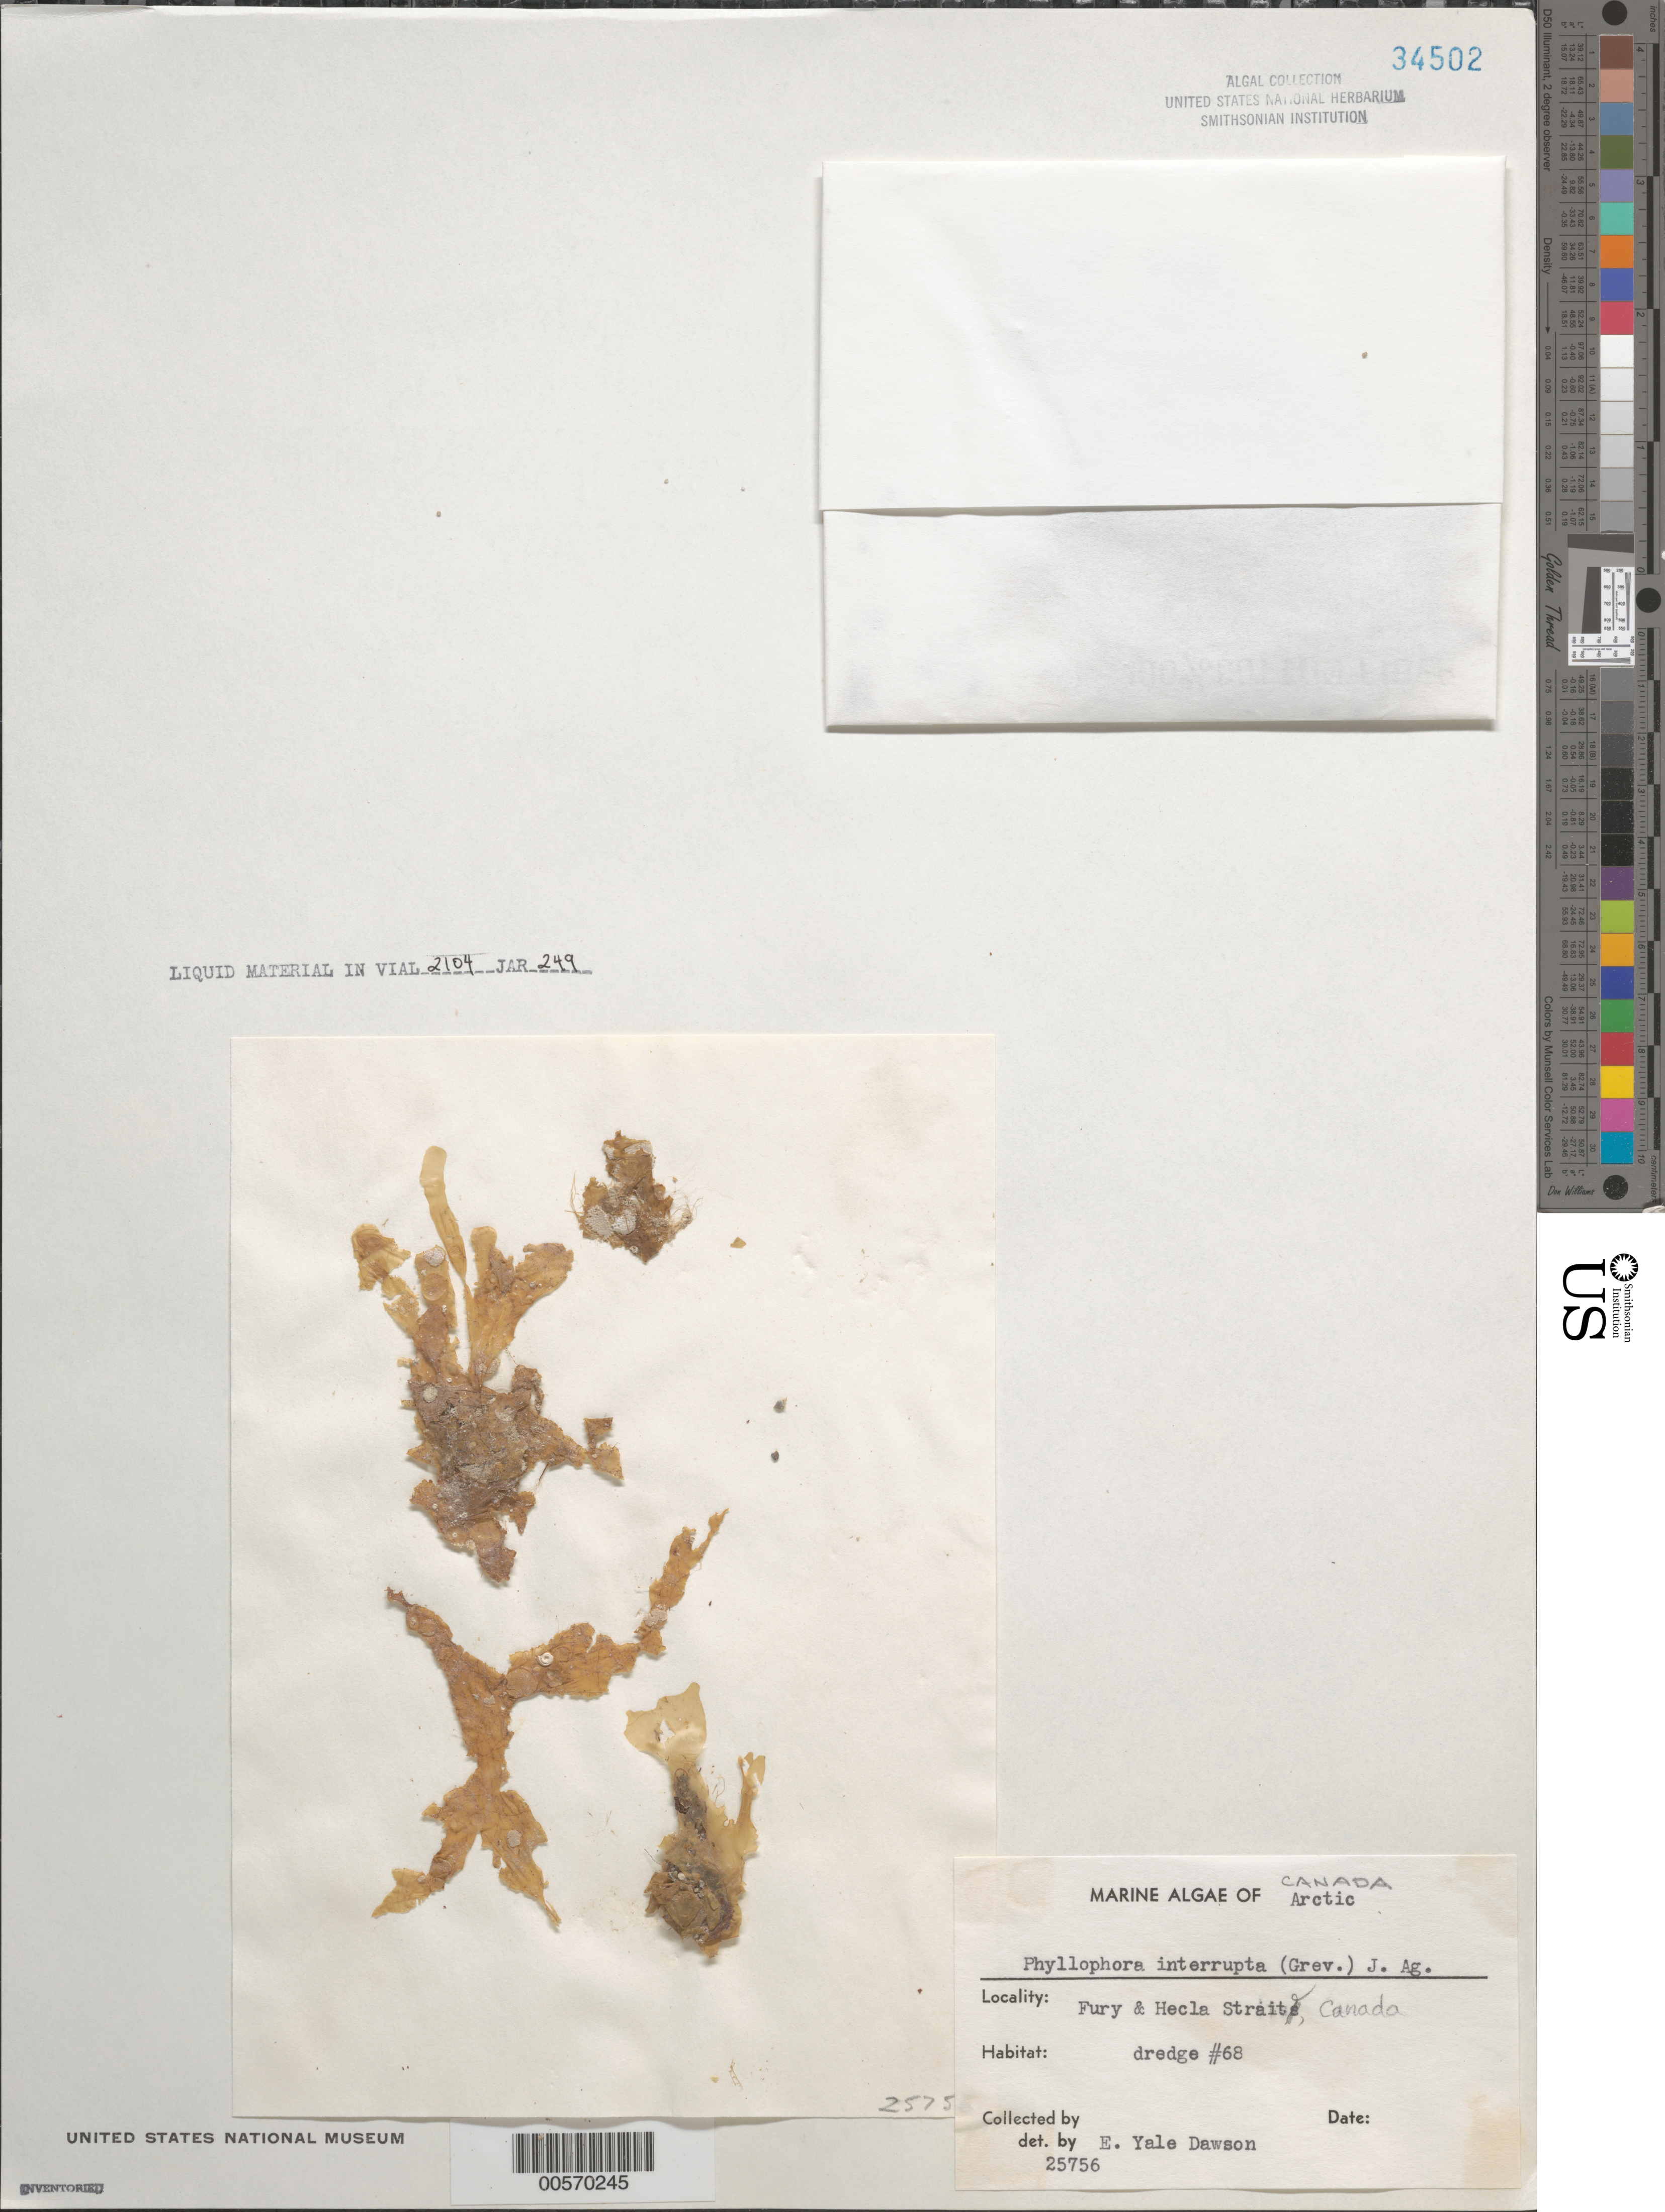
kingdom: Plantae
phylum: Rhodophyta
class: Florideophyceae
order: Gigartinales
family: Phyllophoraceae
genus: Coccotylus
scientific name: Coccotylus truncatus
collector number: EYD 25756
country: Canada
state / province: Nunavut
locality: Fury and hecla strait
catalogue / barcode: US 34502